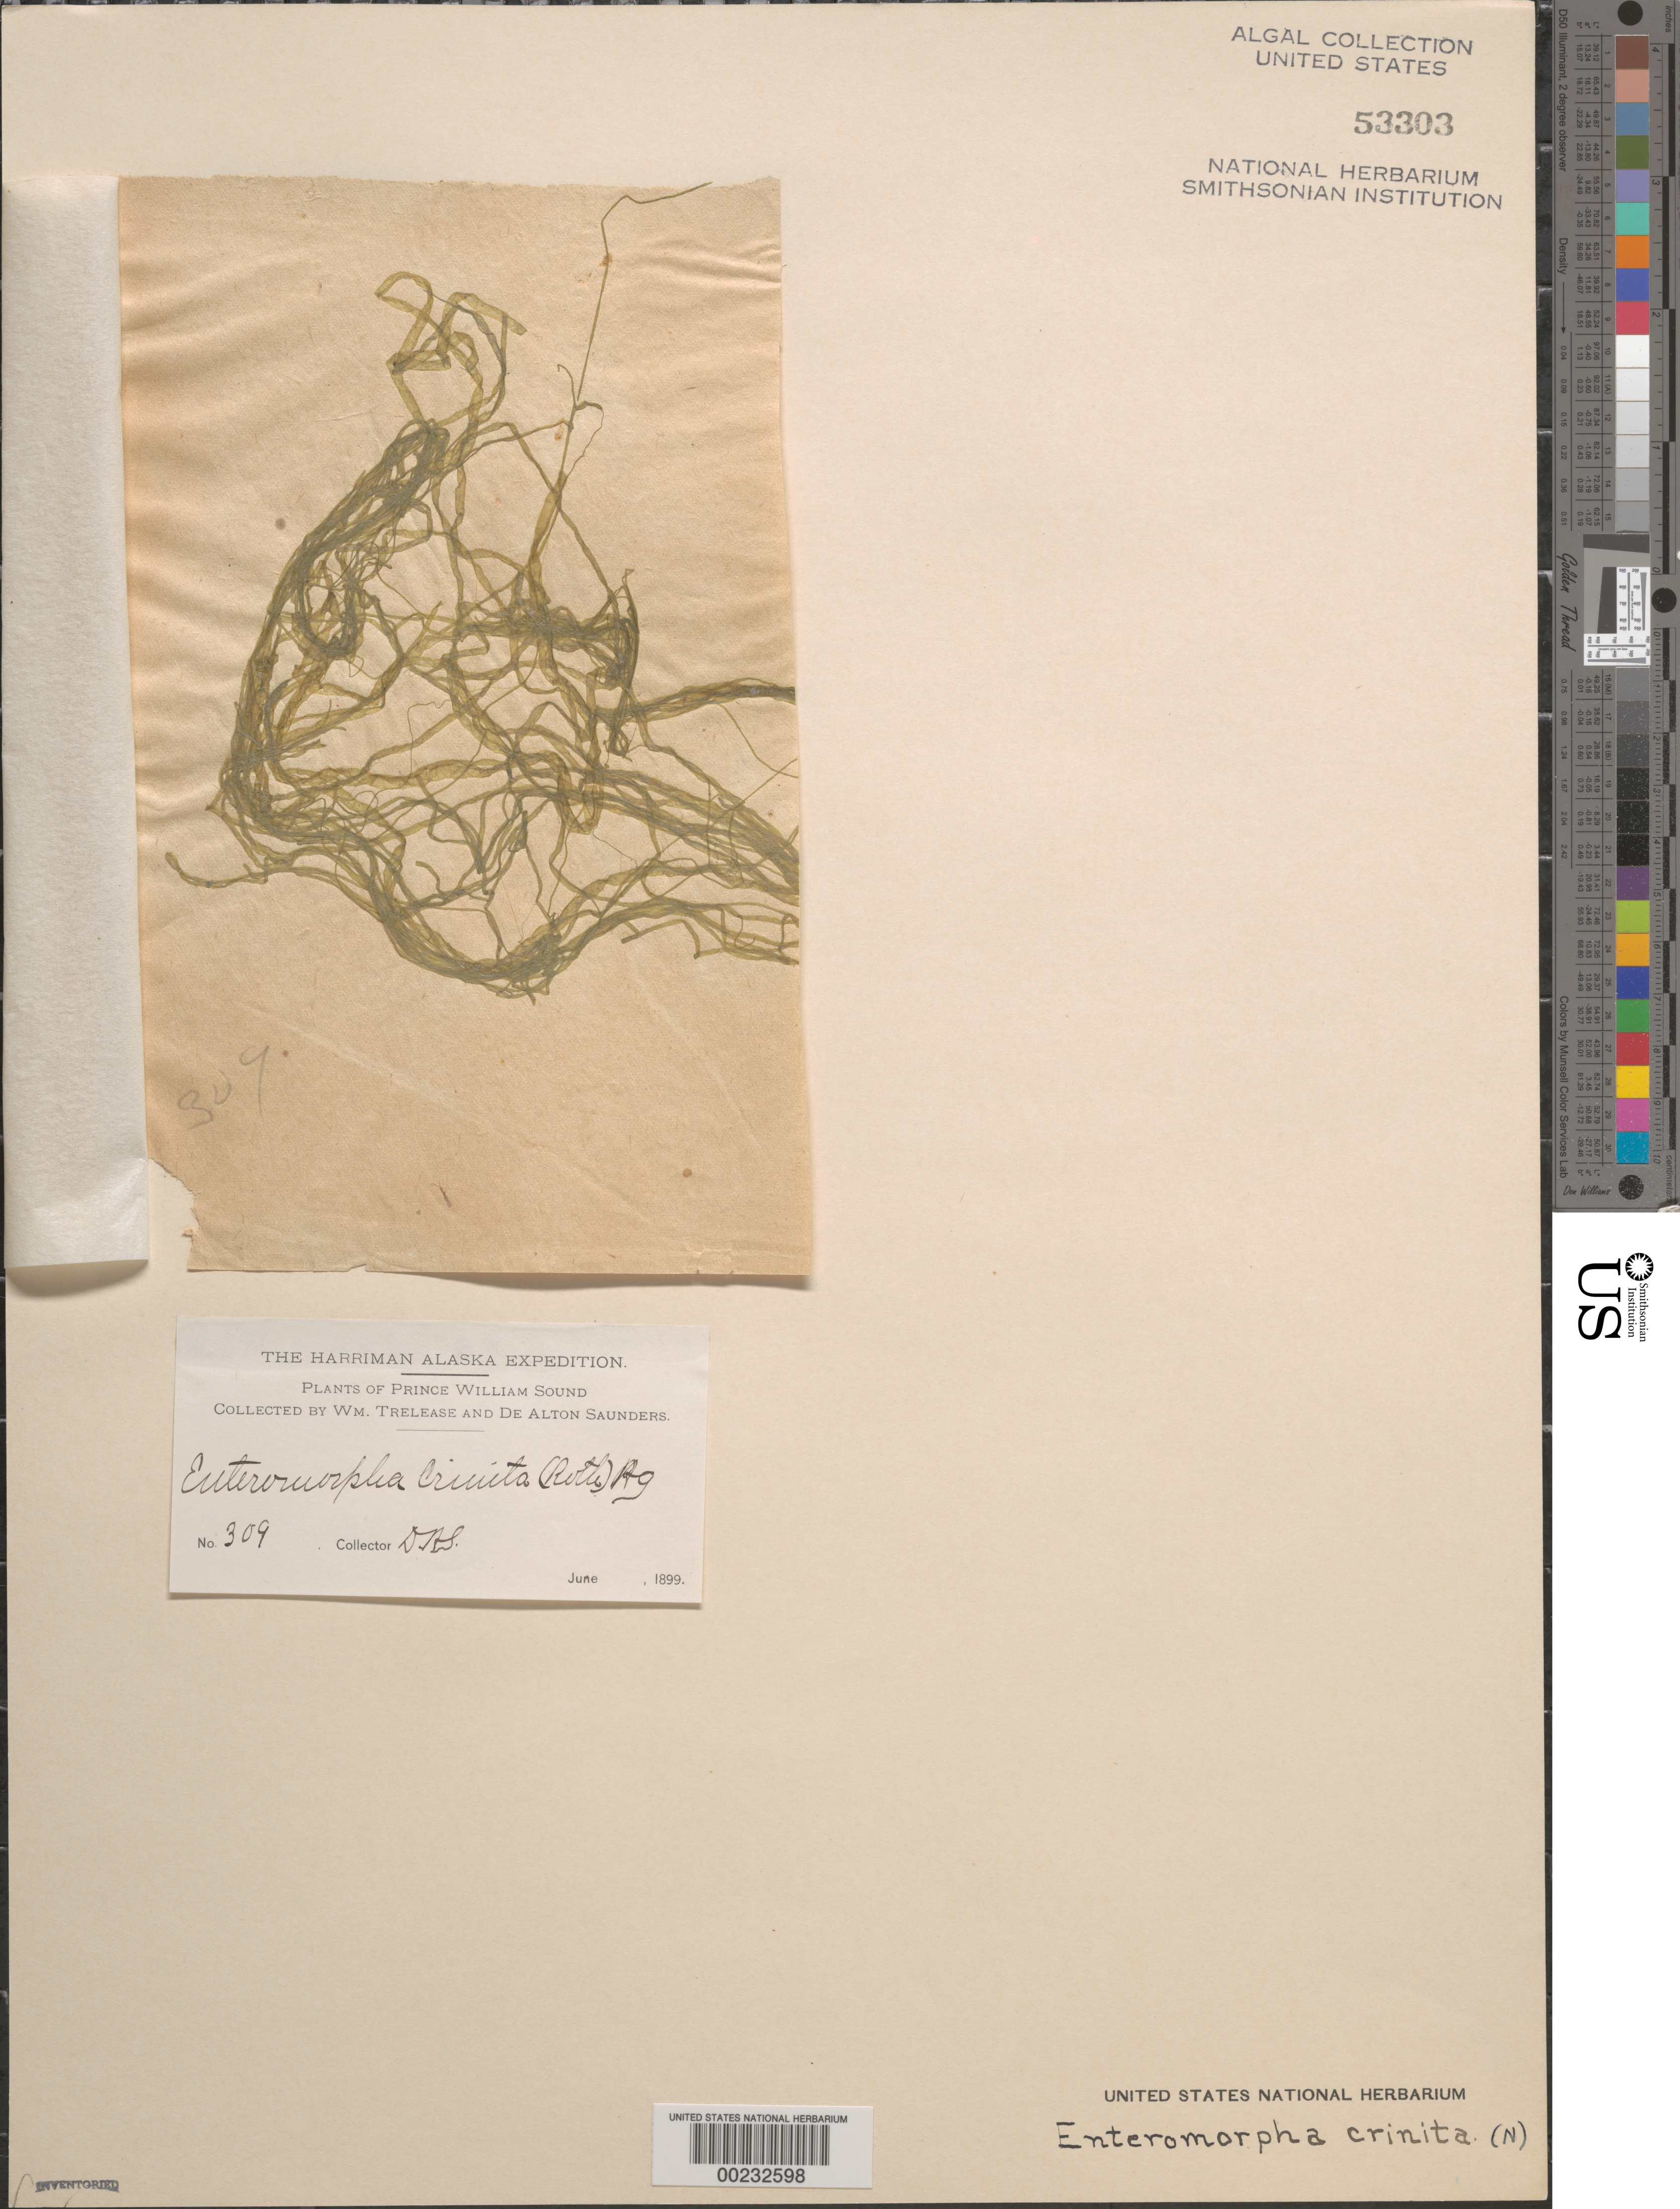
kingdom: Plantae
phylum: Chlorophyta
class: Ulvophyceae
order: Ulvales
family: Ulvaceae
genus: Ulva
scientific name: Ulva clathrata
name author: (Roth) C. Agardh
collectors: D. Saunders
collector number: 309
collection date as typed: Jun 1899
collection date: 1899-06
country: United States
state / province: Alaska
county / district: Valdez-Cordova Division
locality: Prince William Sound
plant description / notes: Harriman Alaska Expedition, 1899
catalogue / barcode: US 53303